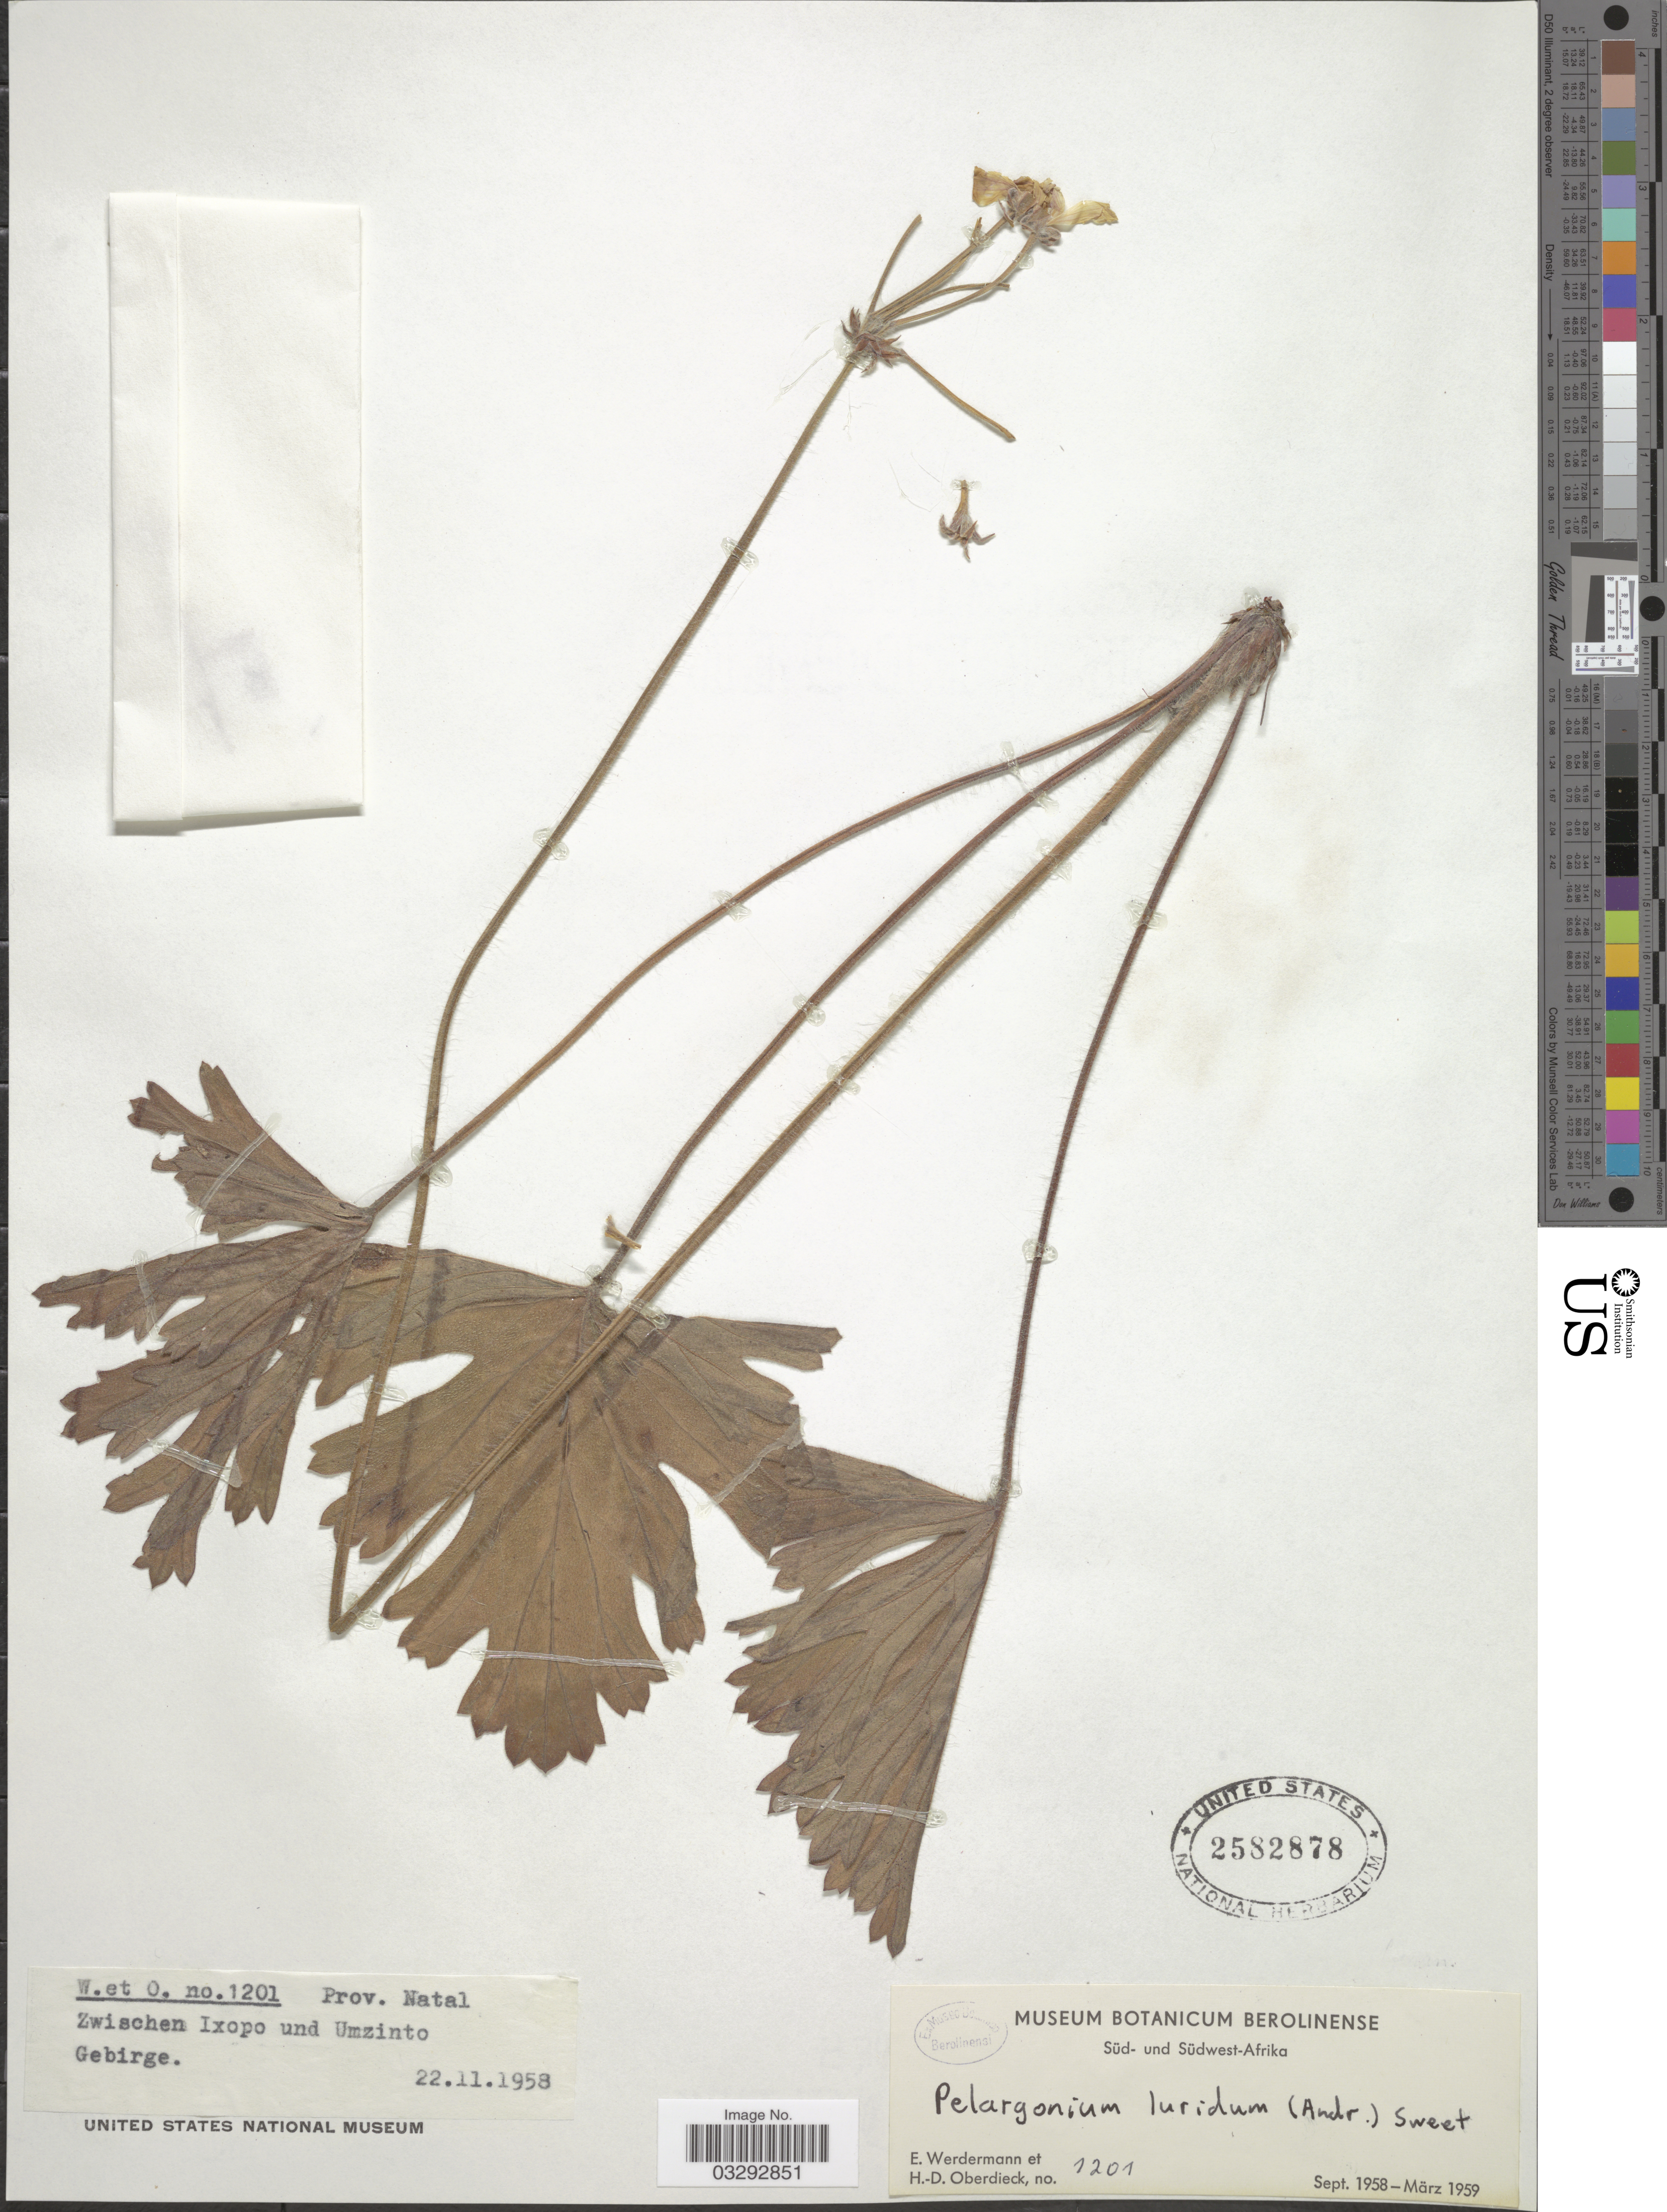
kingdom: Plantae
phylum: Tracheophyta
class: Magnoliopsida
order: Geraniales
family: Geraniaceae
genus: Pelargonium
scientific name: Pelargonium luridum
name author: (Andrews) Sweet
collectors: E. Werdermann & H. Oberdieck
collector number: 1201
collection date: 1958-11-22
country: South Africa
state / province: KwaZulu-Natal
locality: Zwischen Ixopo und Umzinto Gebirge.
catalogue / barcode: US 2582878